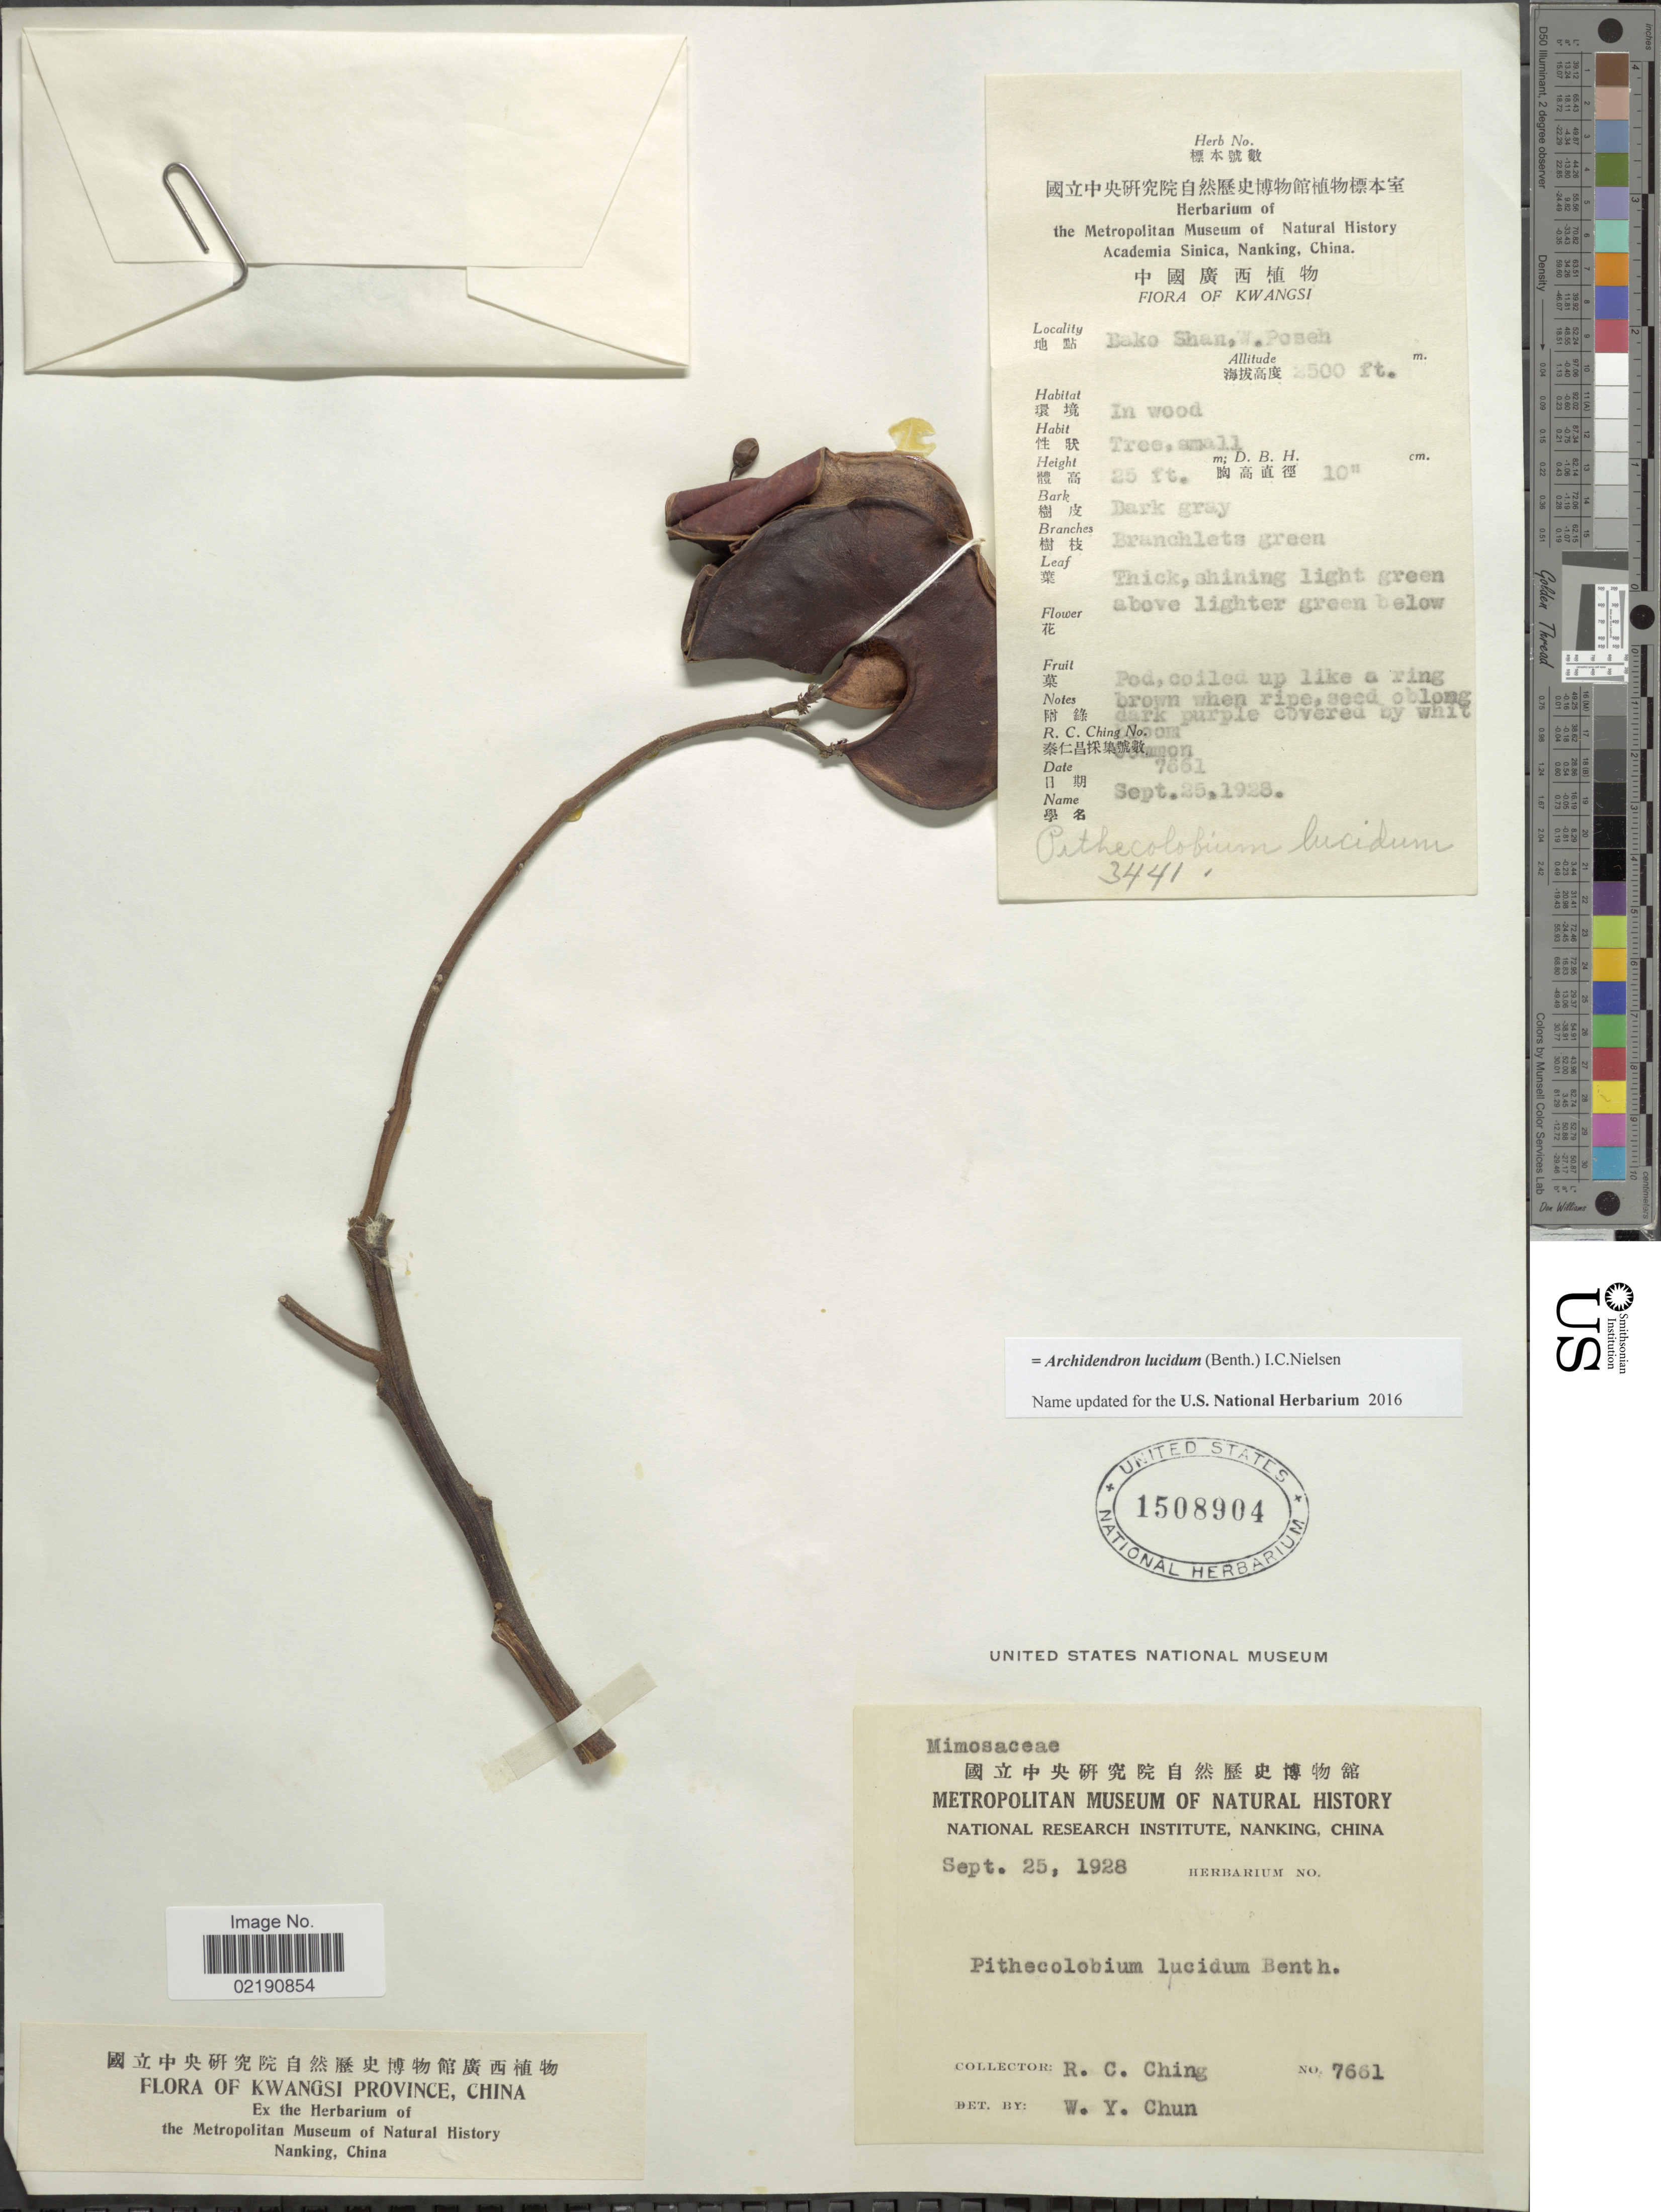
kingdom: Plantae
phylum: Tracheophyta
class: Magnoliopsida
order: Fabales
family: Fabaceae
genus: Archidendron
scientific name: Archidendron lucidum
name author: (Benth.) I.C. Nielsen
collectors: R. C. Ching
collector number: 7661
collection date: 1928-09-25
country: China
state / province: Guangxi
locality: Kwangsi Province, Bako Shan. W. Paseh, in wood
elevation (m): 762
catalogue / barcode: US 1508904